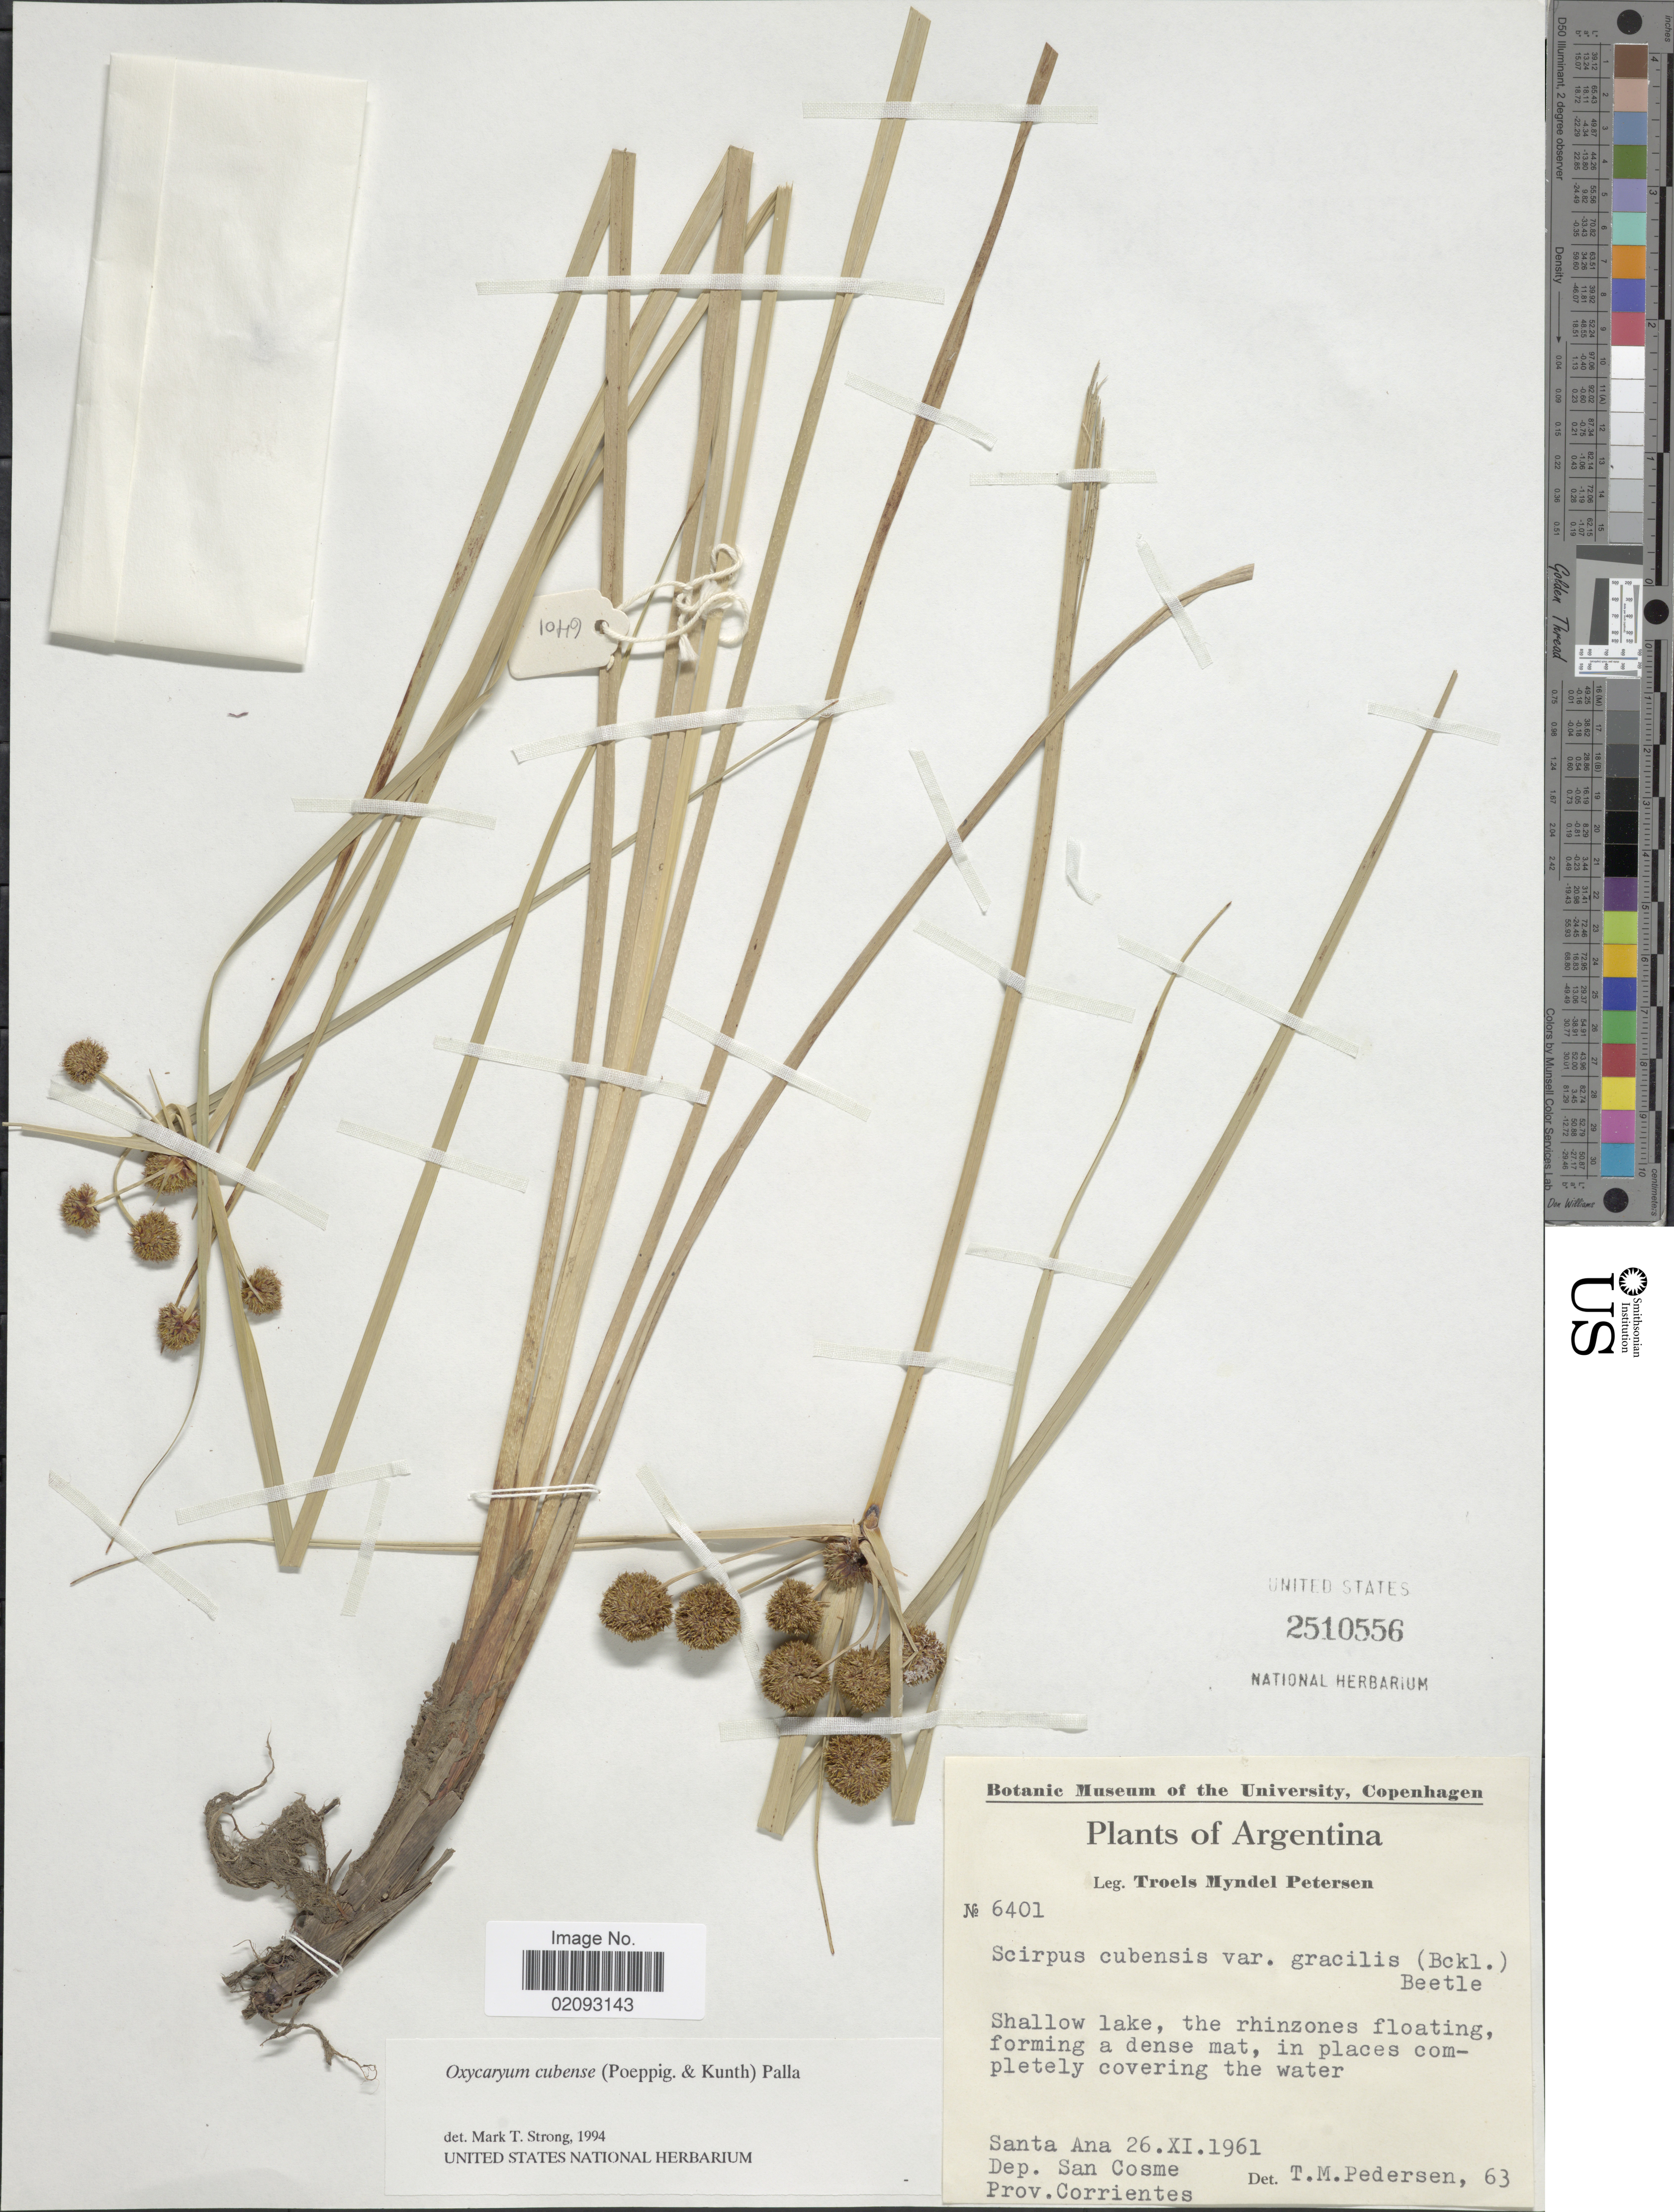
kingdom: Plantae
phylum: Tracheophyta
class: Liliopsida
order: Poales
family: Cyperaceae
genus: Cyperus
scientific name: Cyperus blepharoleptos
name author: Steud.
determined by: Strong, M. T., (US), Smithsonian Institution - National Museum of Natural History (UNITED STATES)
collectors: T. Pederson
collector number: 6401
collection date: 1961-11-26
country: Argentina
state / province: Corrientes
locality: Santa Ana, Dep San Cosme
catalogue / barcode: US 2510556